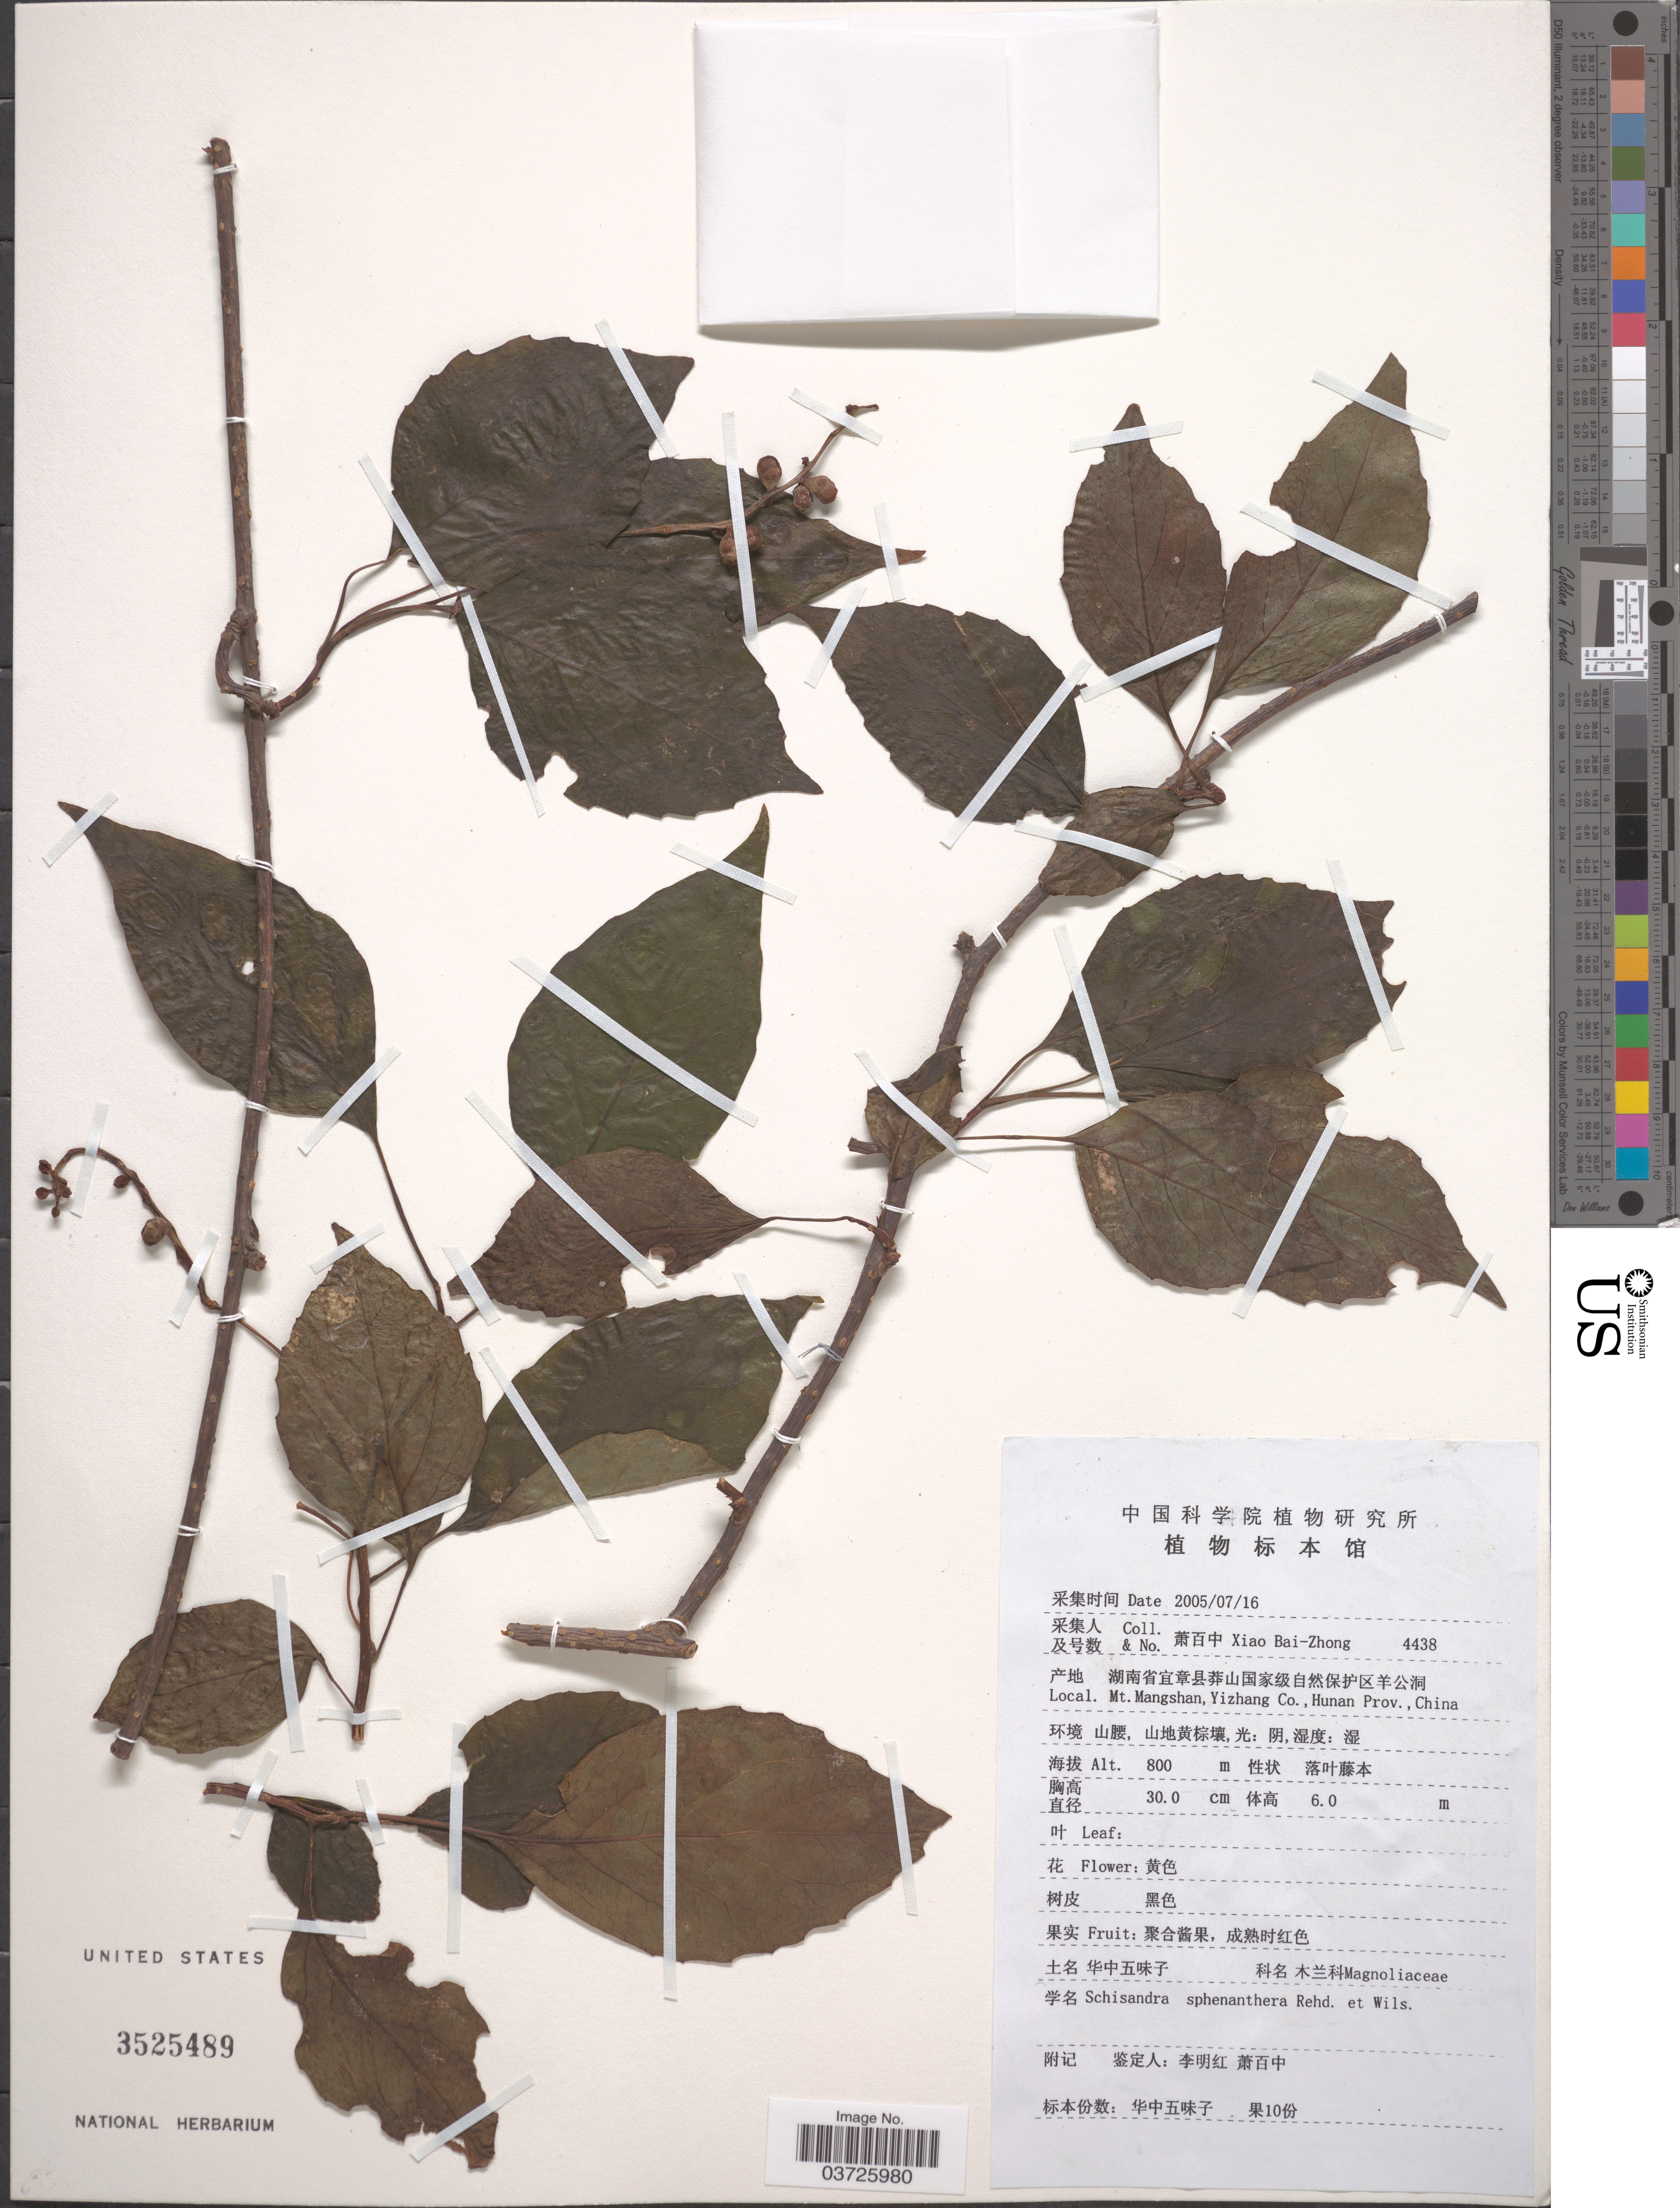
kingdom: Plantae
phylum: Tracheophyta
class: Magnoliopsida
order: Austrobaileyales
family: Schisandraceae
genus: Schisandra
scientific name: Schisandra elongata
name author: (Blume) Baill.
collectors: B. Z. Xiao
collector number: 4438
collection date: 2005-07-16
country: China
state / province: Hunan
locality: Mt. Mangshan, Yizhang Co.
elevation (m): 800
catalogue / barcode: US 3525489